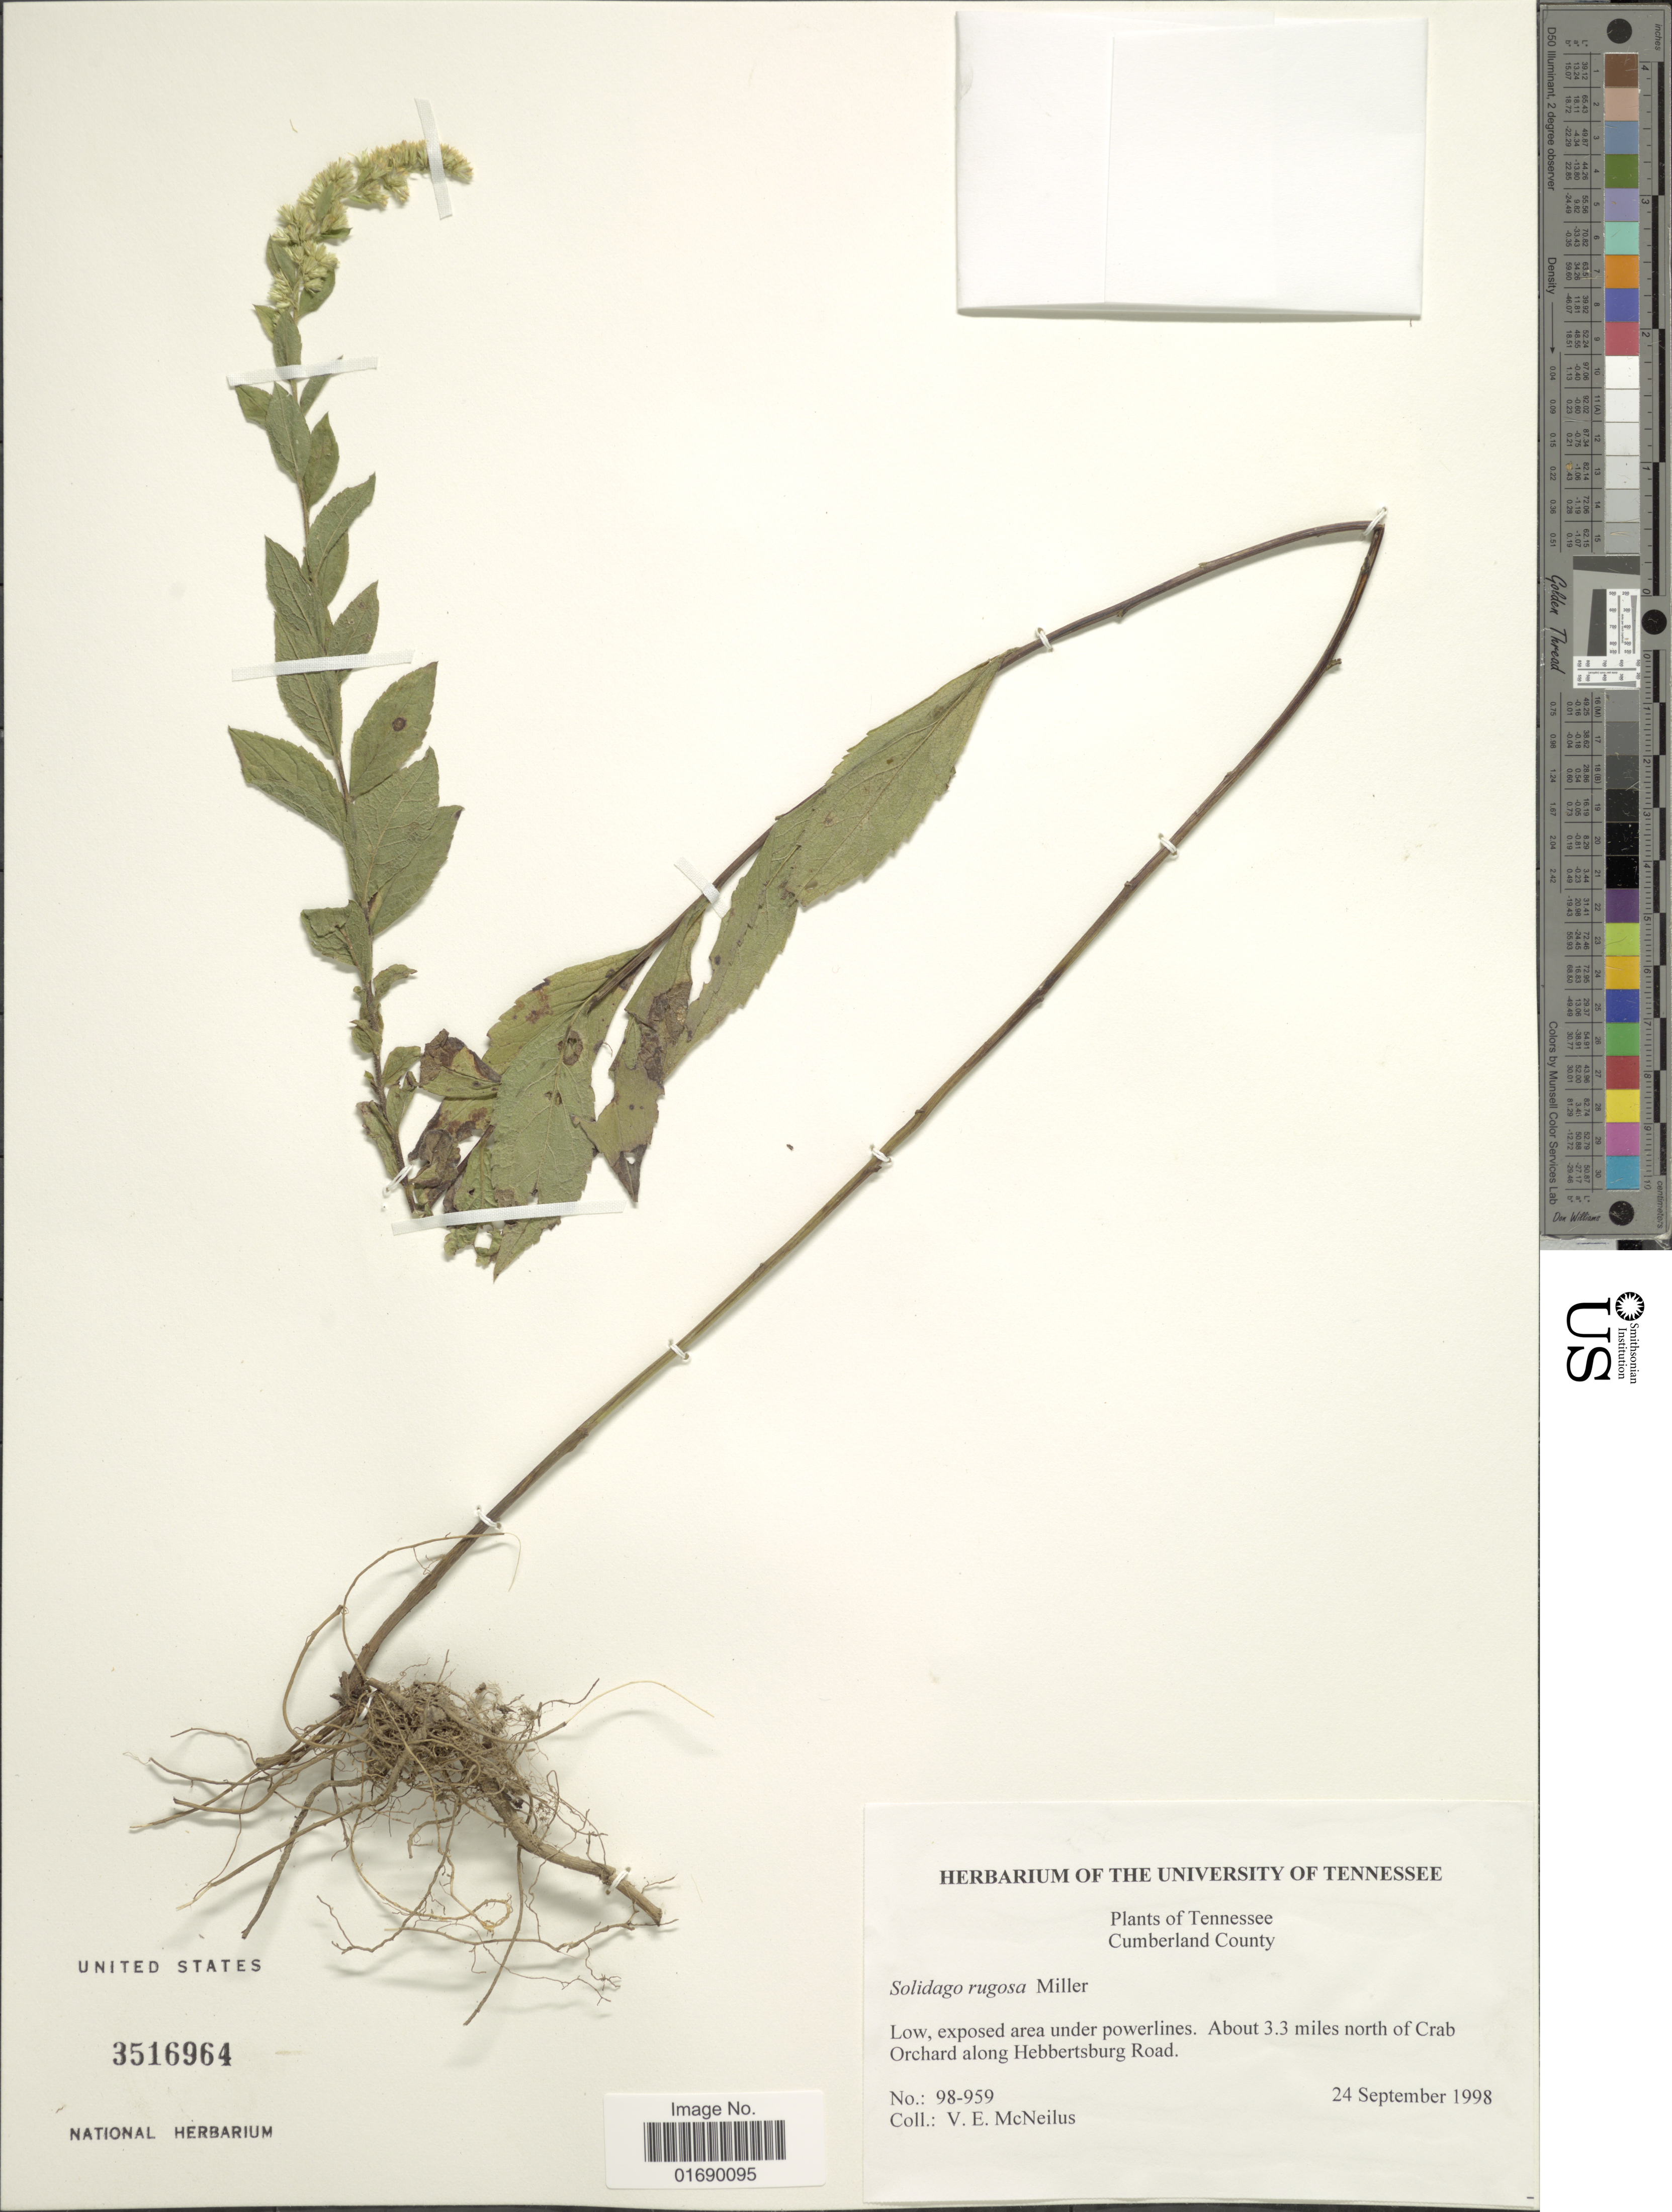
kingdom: Plantae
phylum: Tracheophyta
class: Magnoliopsida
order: Asterales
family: Asteraceae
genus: Solidago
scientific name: Solidago rugosa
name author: Mill.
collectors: V. Mcneilus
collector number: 98-959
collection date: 1998-09-24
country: United States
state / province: Tennessee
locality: Cumberland County. About 3.3 miles north of Crab Orchard along Hebbertsburg Road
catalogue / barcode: US 3516964